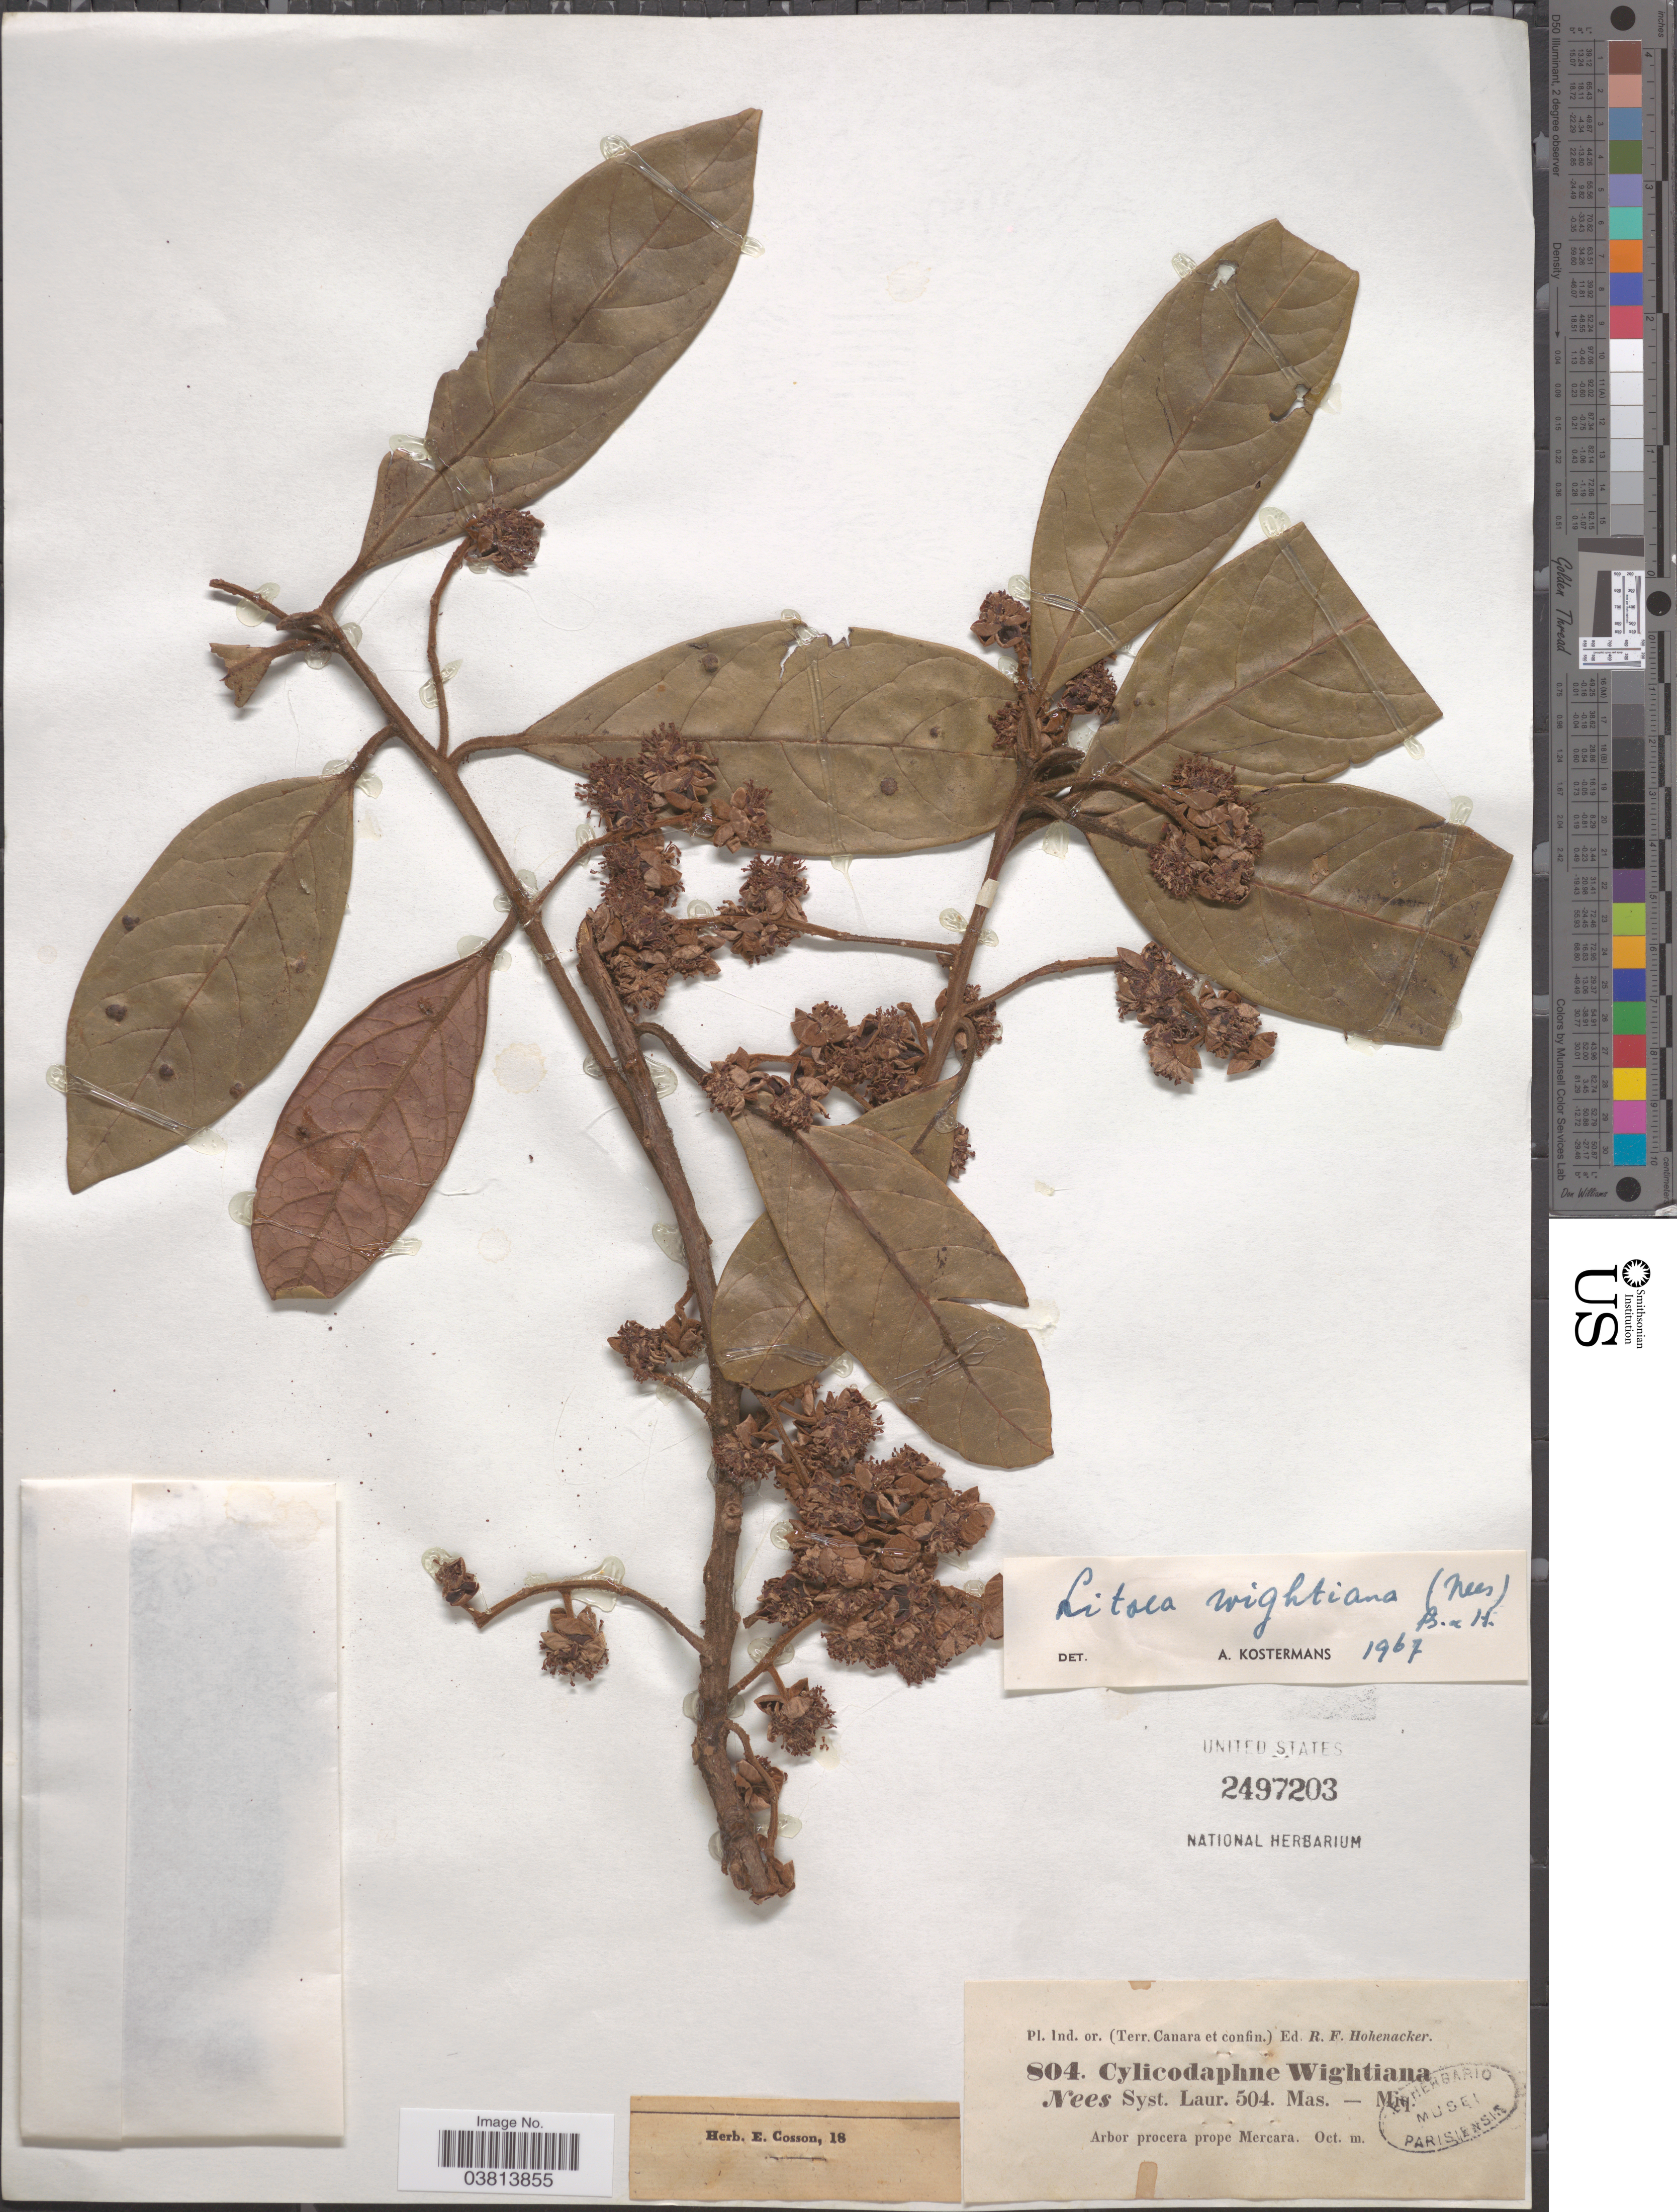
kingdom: Plantae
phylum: Tracheophyta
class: Magnoliopsida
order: Laurales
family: Lauraceae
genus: Litsea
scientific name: Litsea wightiana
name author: (Nees) Hook. f.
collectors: R. F. Hohenacker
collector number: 804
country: India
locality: Ind. or. (Terr. Canara et confin.) Arbor procera prope Mercara.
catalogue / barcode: US 2497203